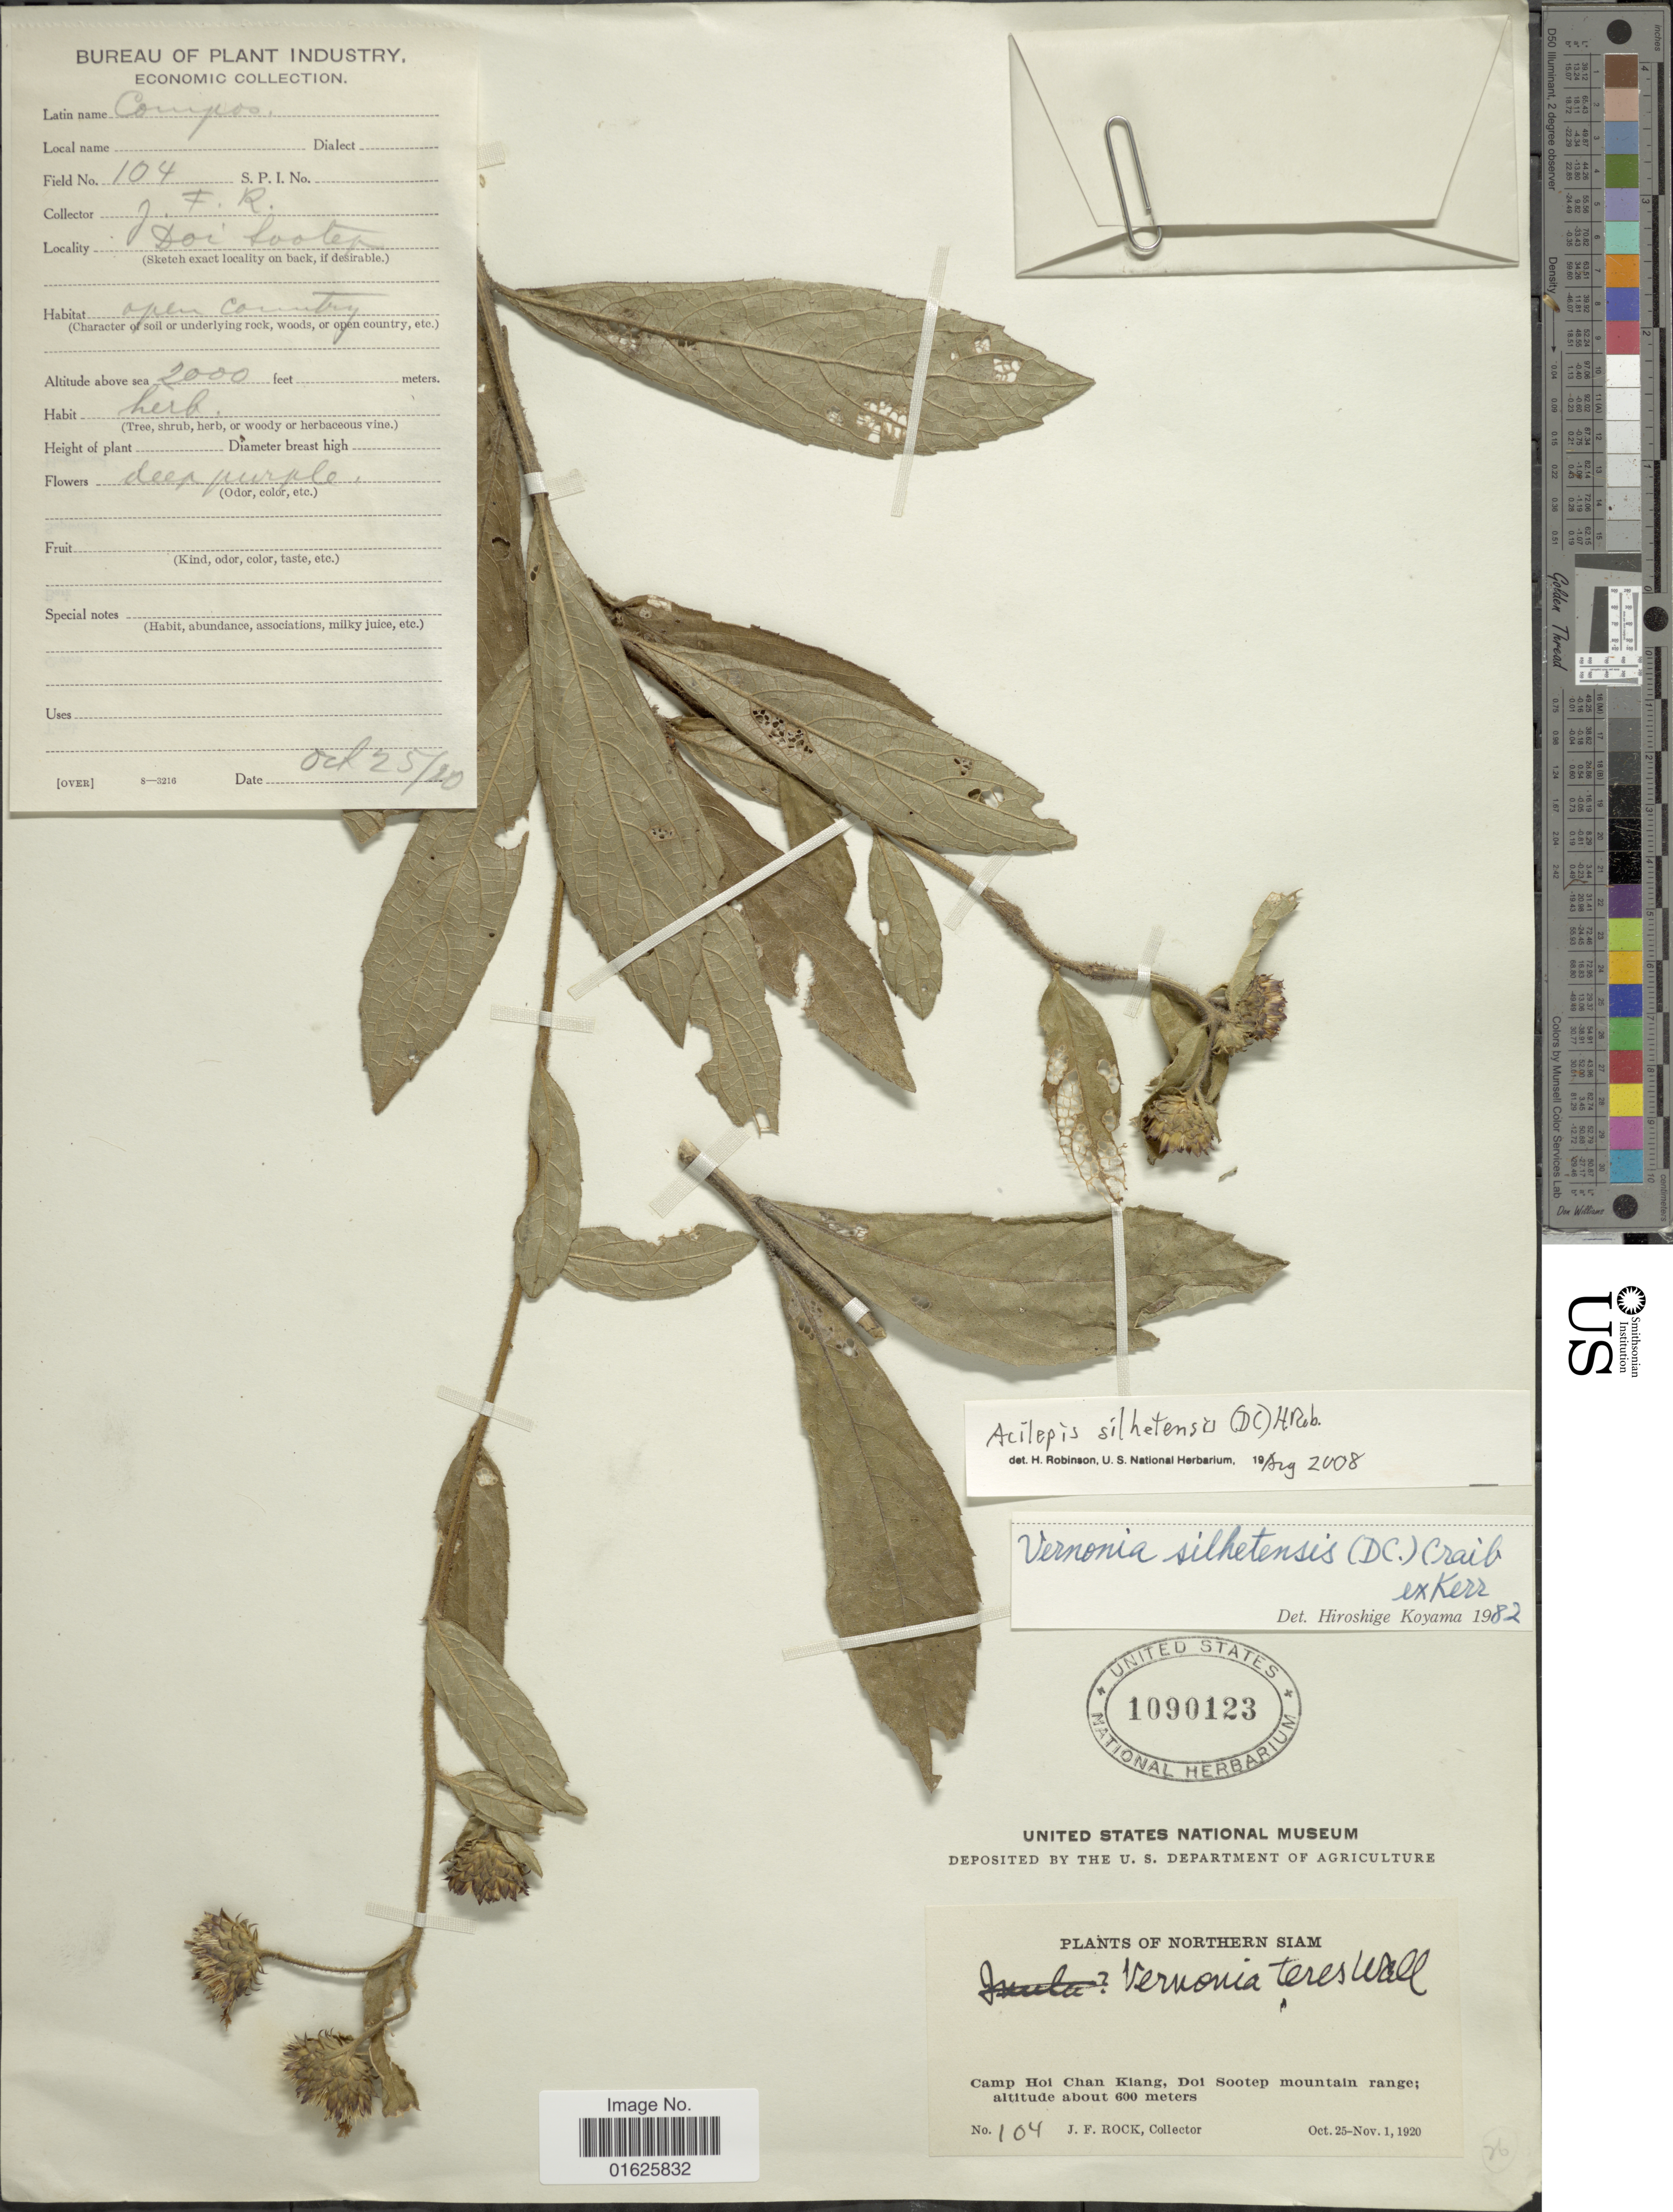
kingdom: Plantae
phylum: Tracheophyta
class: Magnoliopsida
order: Asterales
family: Asteraceae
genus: Acilepis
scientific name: Acilepis silhetensis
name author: (DC.) H. Rob.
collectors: J. Rock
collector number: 104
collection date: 1920-10-25/1920-11-01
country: Thailand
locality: Northern Siam, Camp Hoi Chan Kiang, Doi Sootep mountain range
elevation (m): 610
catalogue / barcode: US 1090123